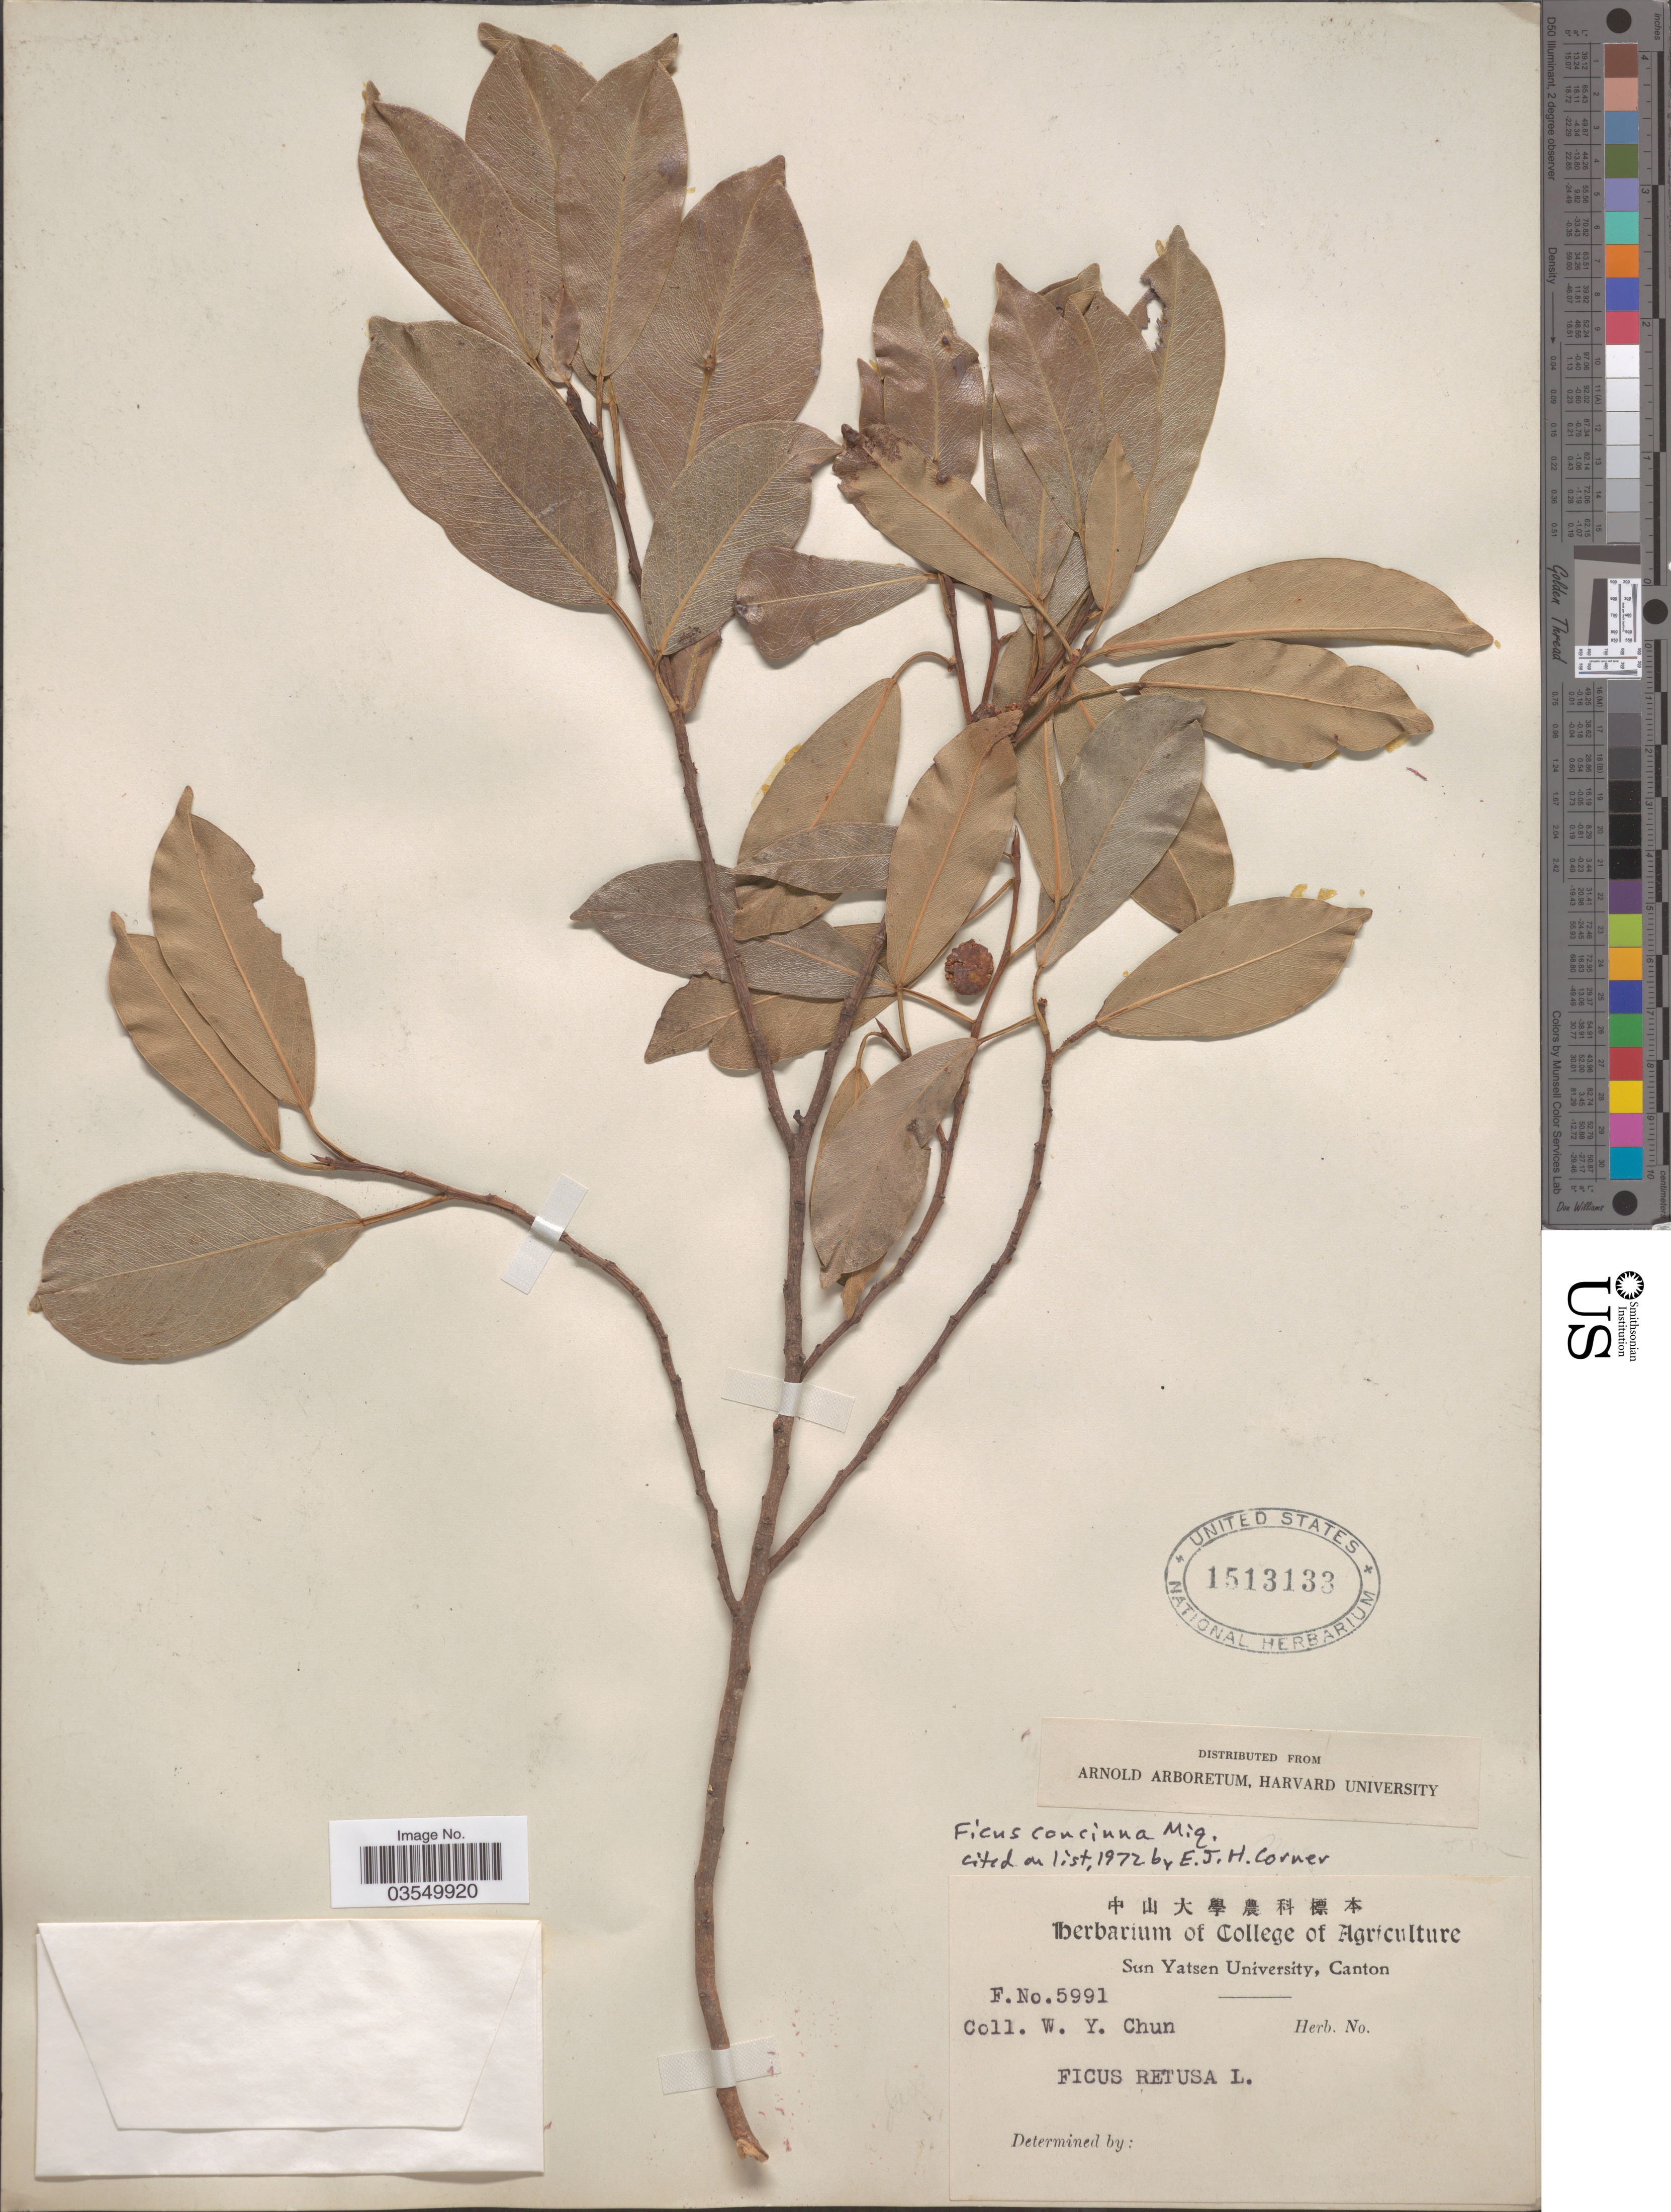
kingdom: Plantae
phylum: Tracheophyta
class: Magnoliopsida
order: Rosales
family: Moraceae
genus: Ficus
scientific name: Ficus concinna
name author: Miq.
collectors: W. Y. Chun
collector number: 5991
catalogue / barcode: US 1513133